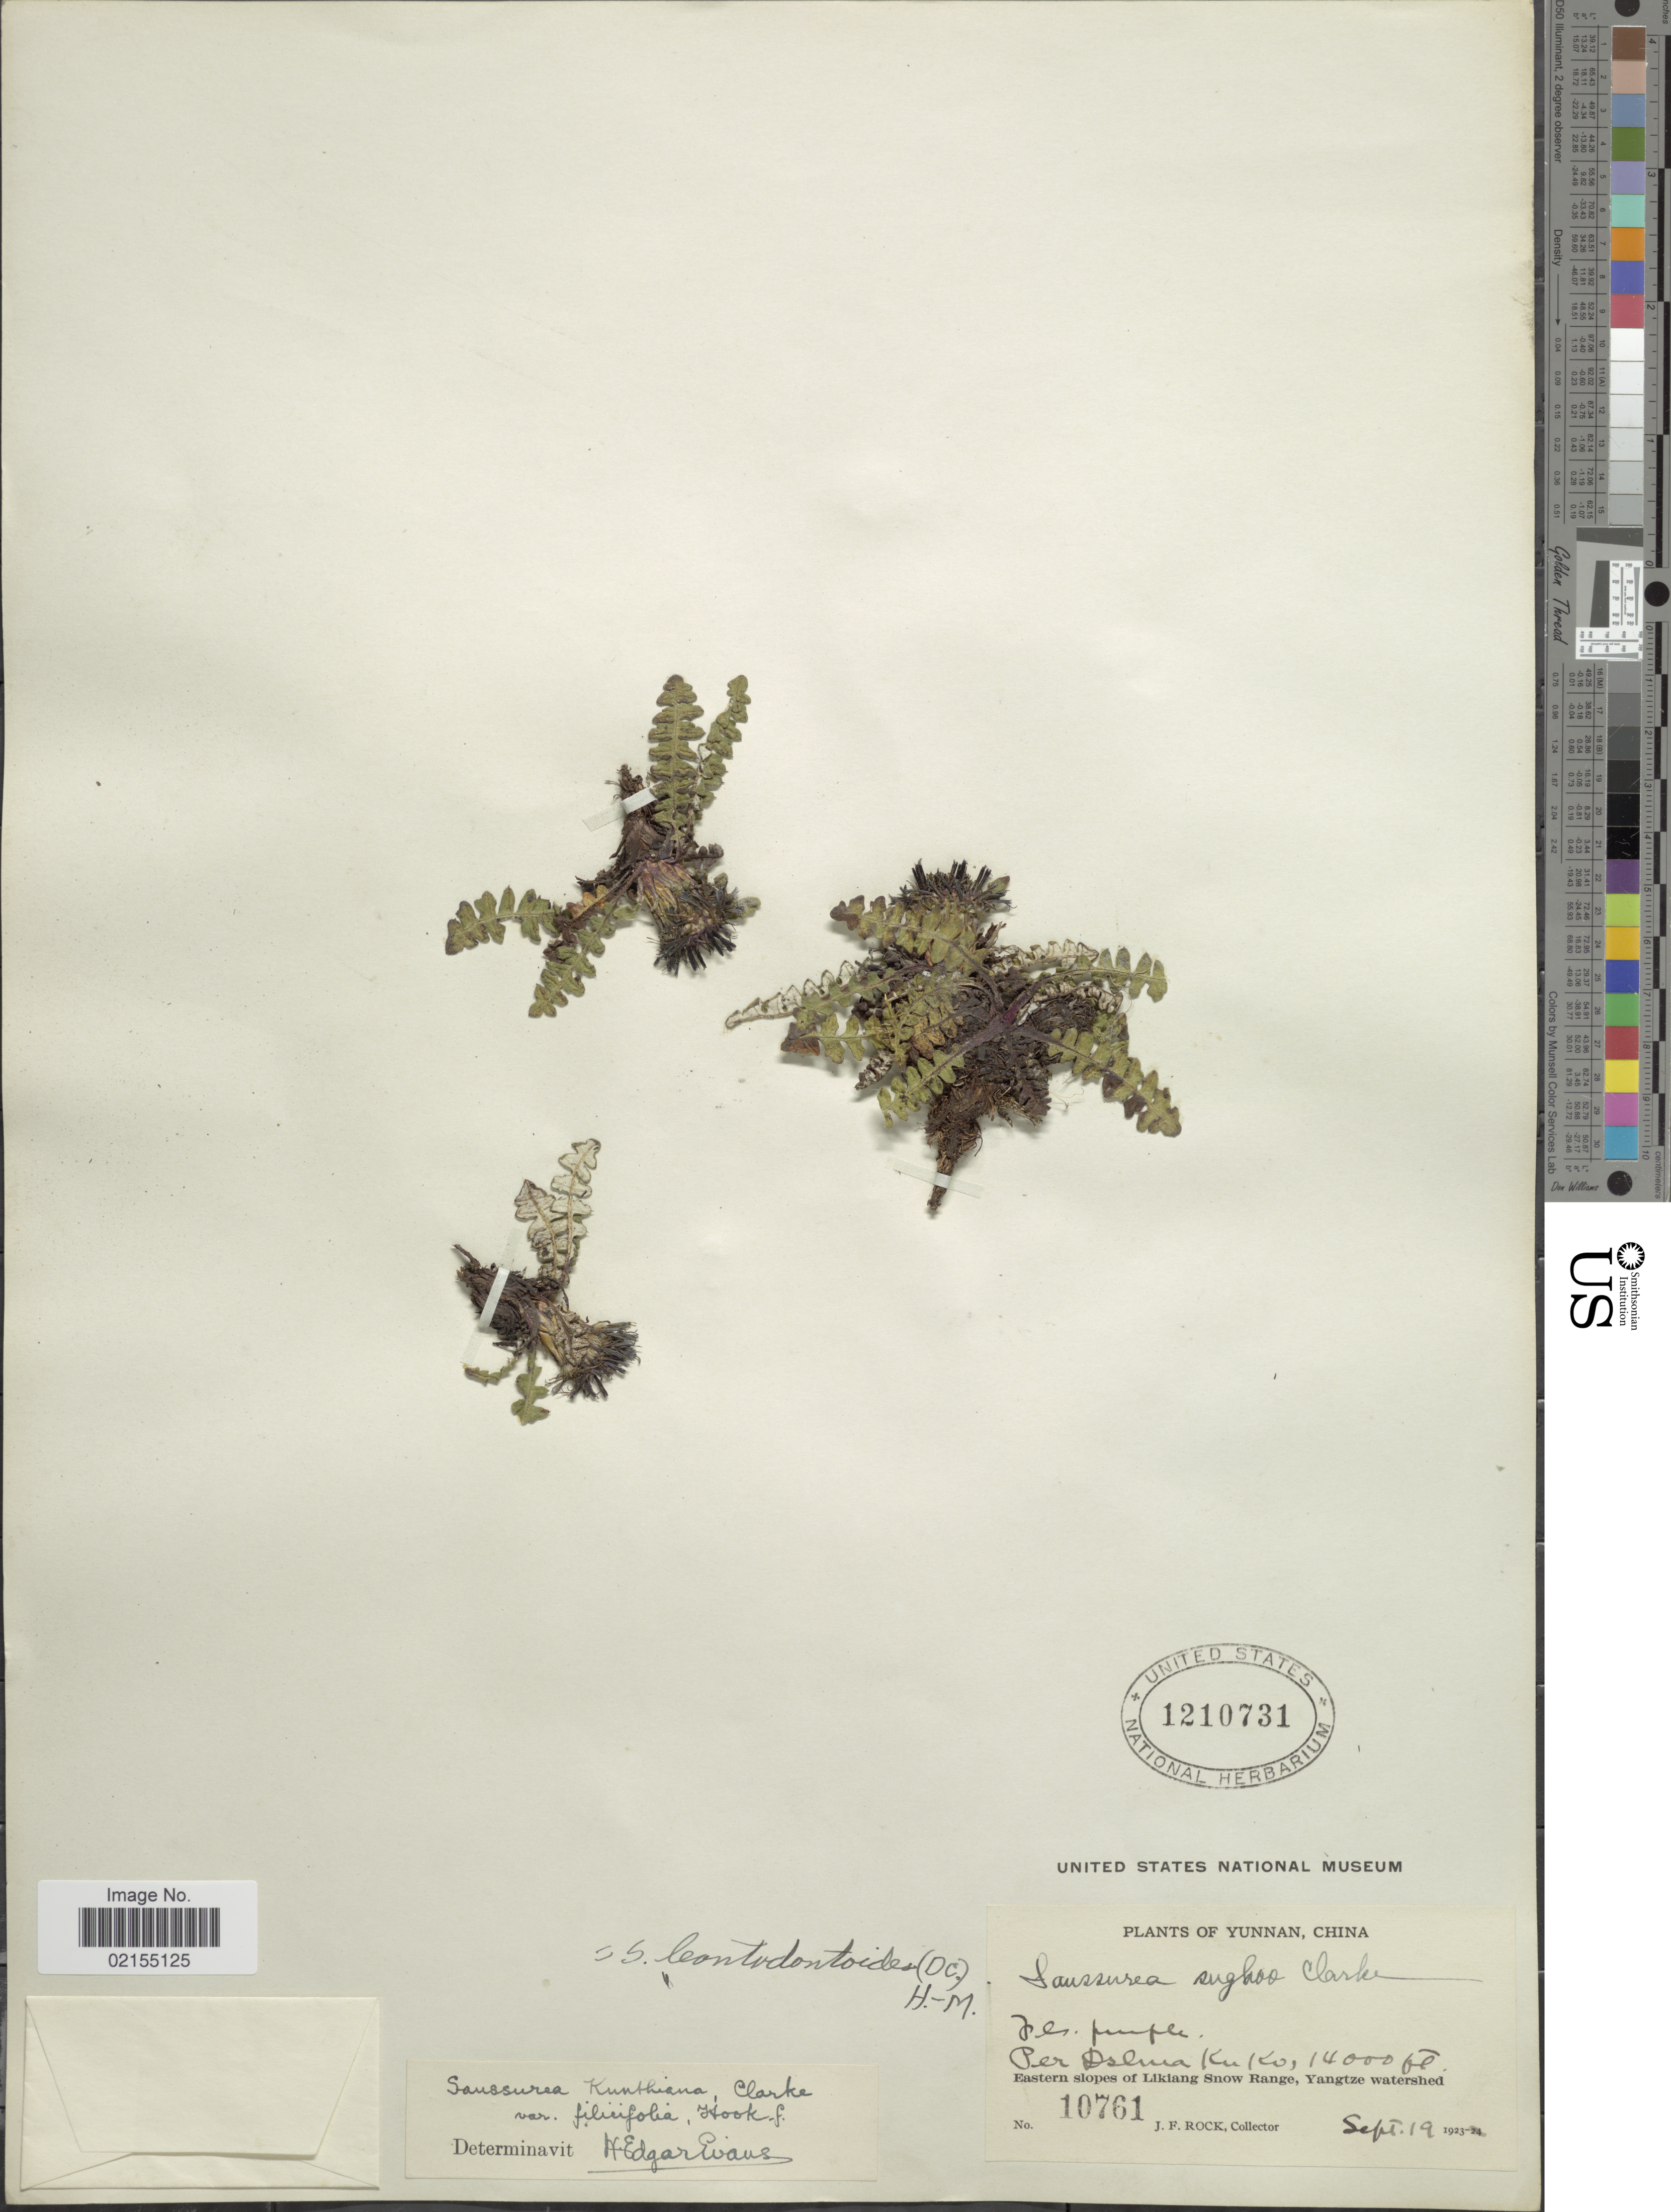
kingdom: Plantae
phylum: Tracheophyta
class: Magnoliopsida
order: Asterales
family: Asteraceae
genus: Saussurea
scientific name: Saussurea leontodontoides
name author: (DC.) Sch. Bip.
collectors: J. Rock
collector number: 10761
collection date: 1923-09-19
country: China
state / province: Yunnan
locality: Per Dshua Ku Ku, Eastern slopes of Likiang Snow Range, Yangtze watershed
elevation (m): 4267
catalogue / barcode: US 1210731